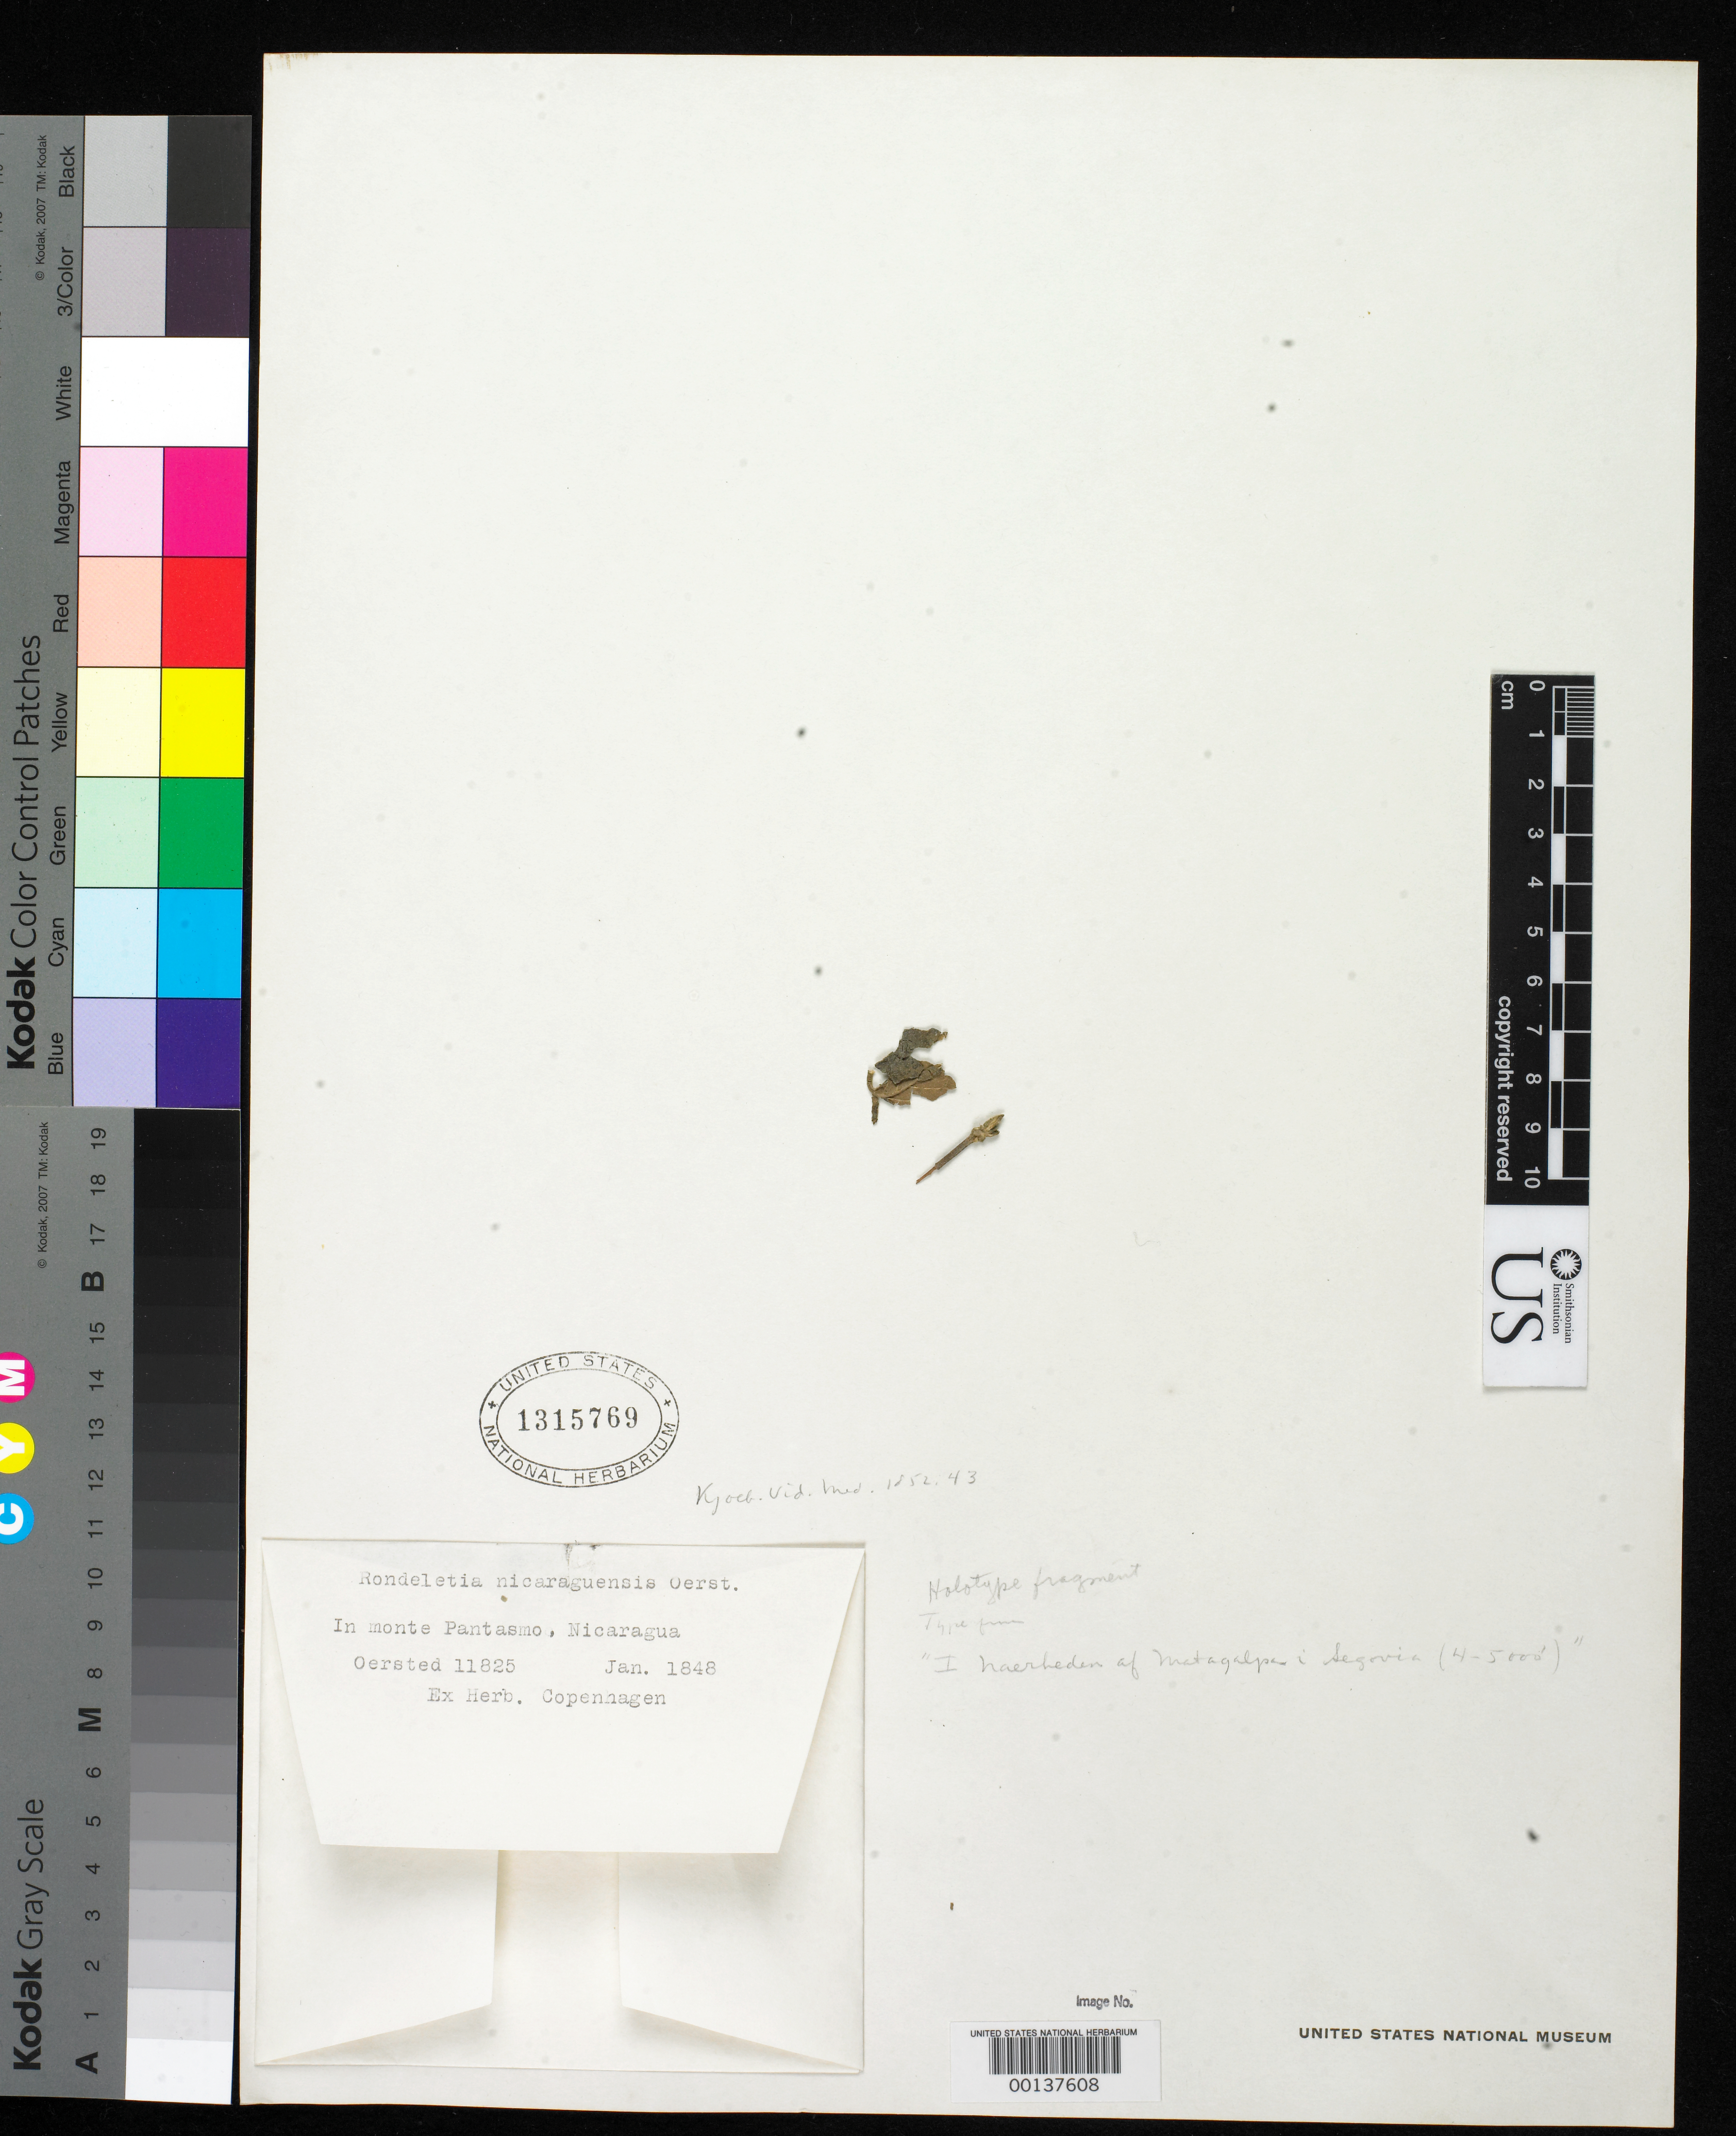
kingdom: Plantae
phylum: Tracheophyta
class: Magnoliopsida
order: Gentianales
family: Rubiaceae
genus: Rondeletia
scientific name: Rondeletia nicaraguensis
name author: Oerst.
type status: Type Material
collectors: A. S. Oersted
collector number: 11825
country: Nicaragua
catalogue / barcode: US 1315769